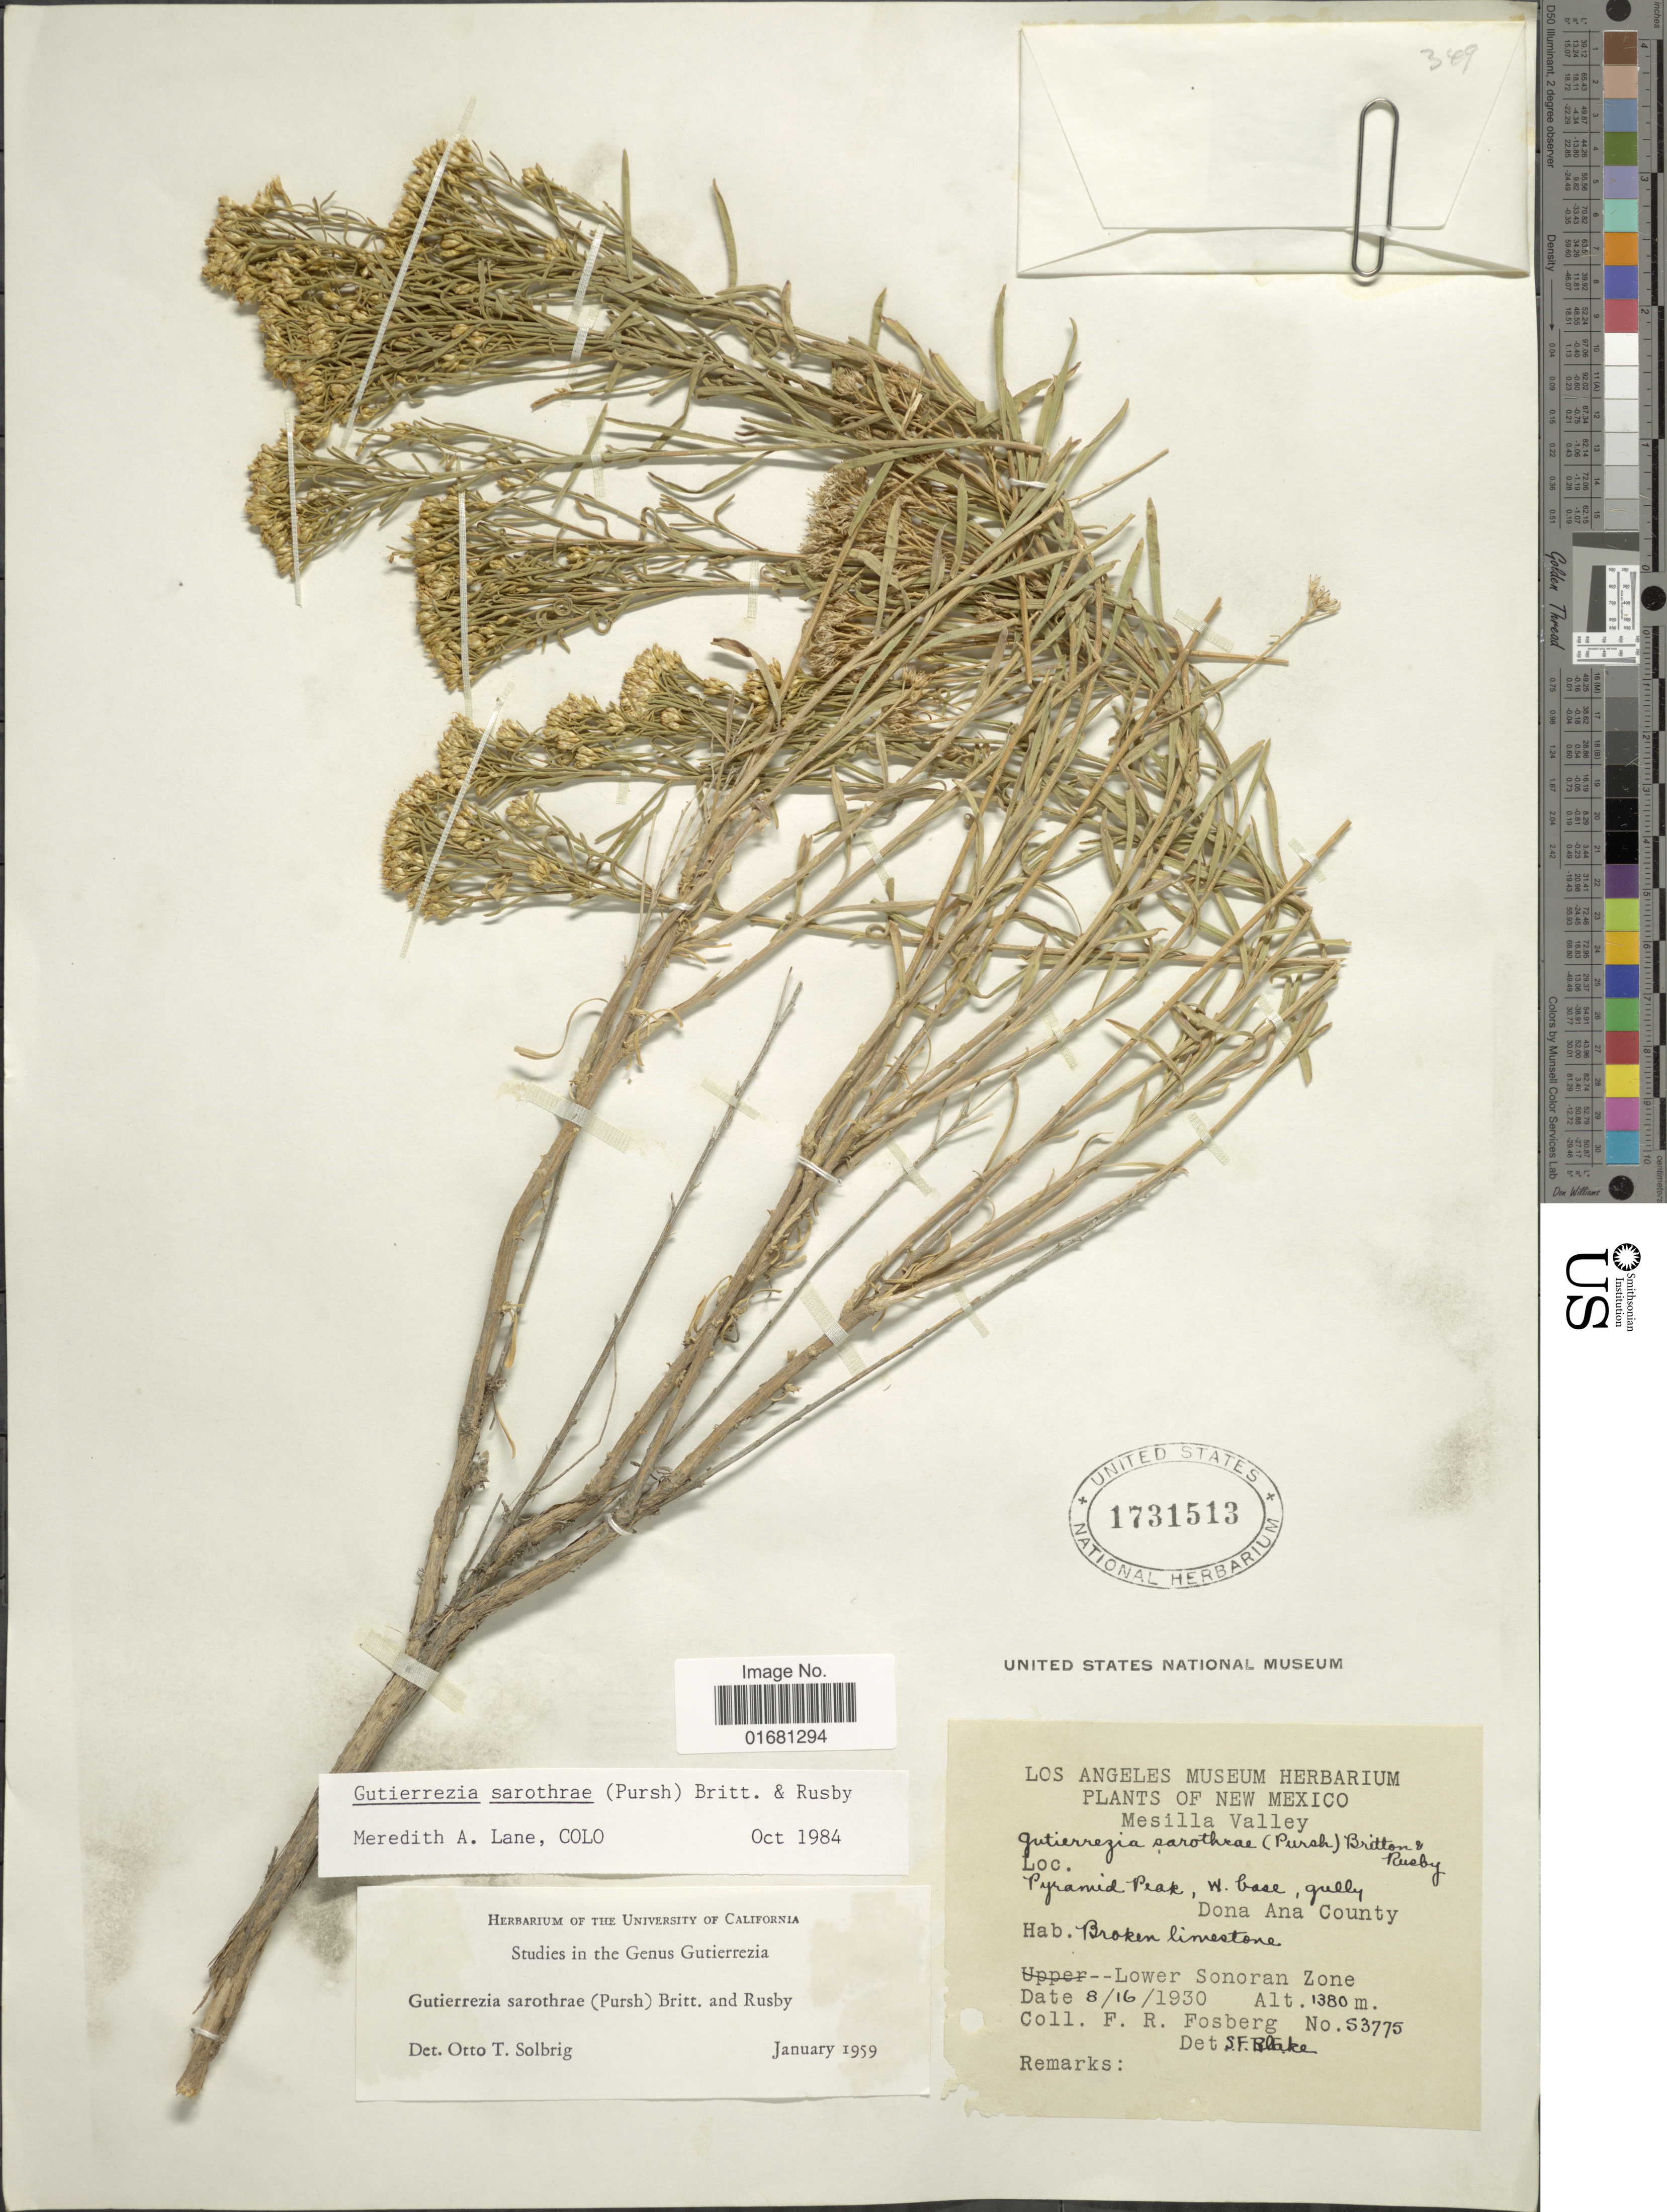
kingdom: Plantae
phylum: Tracheophyta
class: Magnoliopsida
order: Asterales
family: Asteraceae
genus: Gutierrezia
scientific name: Gutierrezia sarothrae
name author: (Pursh) Britton & Rusby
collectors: H. R. Bennett & F. R. Fosberg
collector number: S3775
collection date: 1930-08-16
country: United States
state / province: New Mexico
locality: New Mexico. Mesilla Valley. Dona Ana County/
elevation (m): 1380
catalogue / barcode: US 1731513